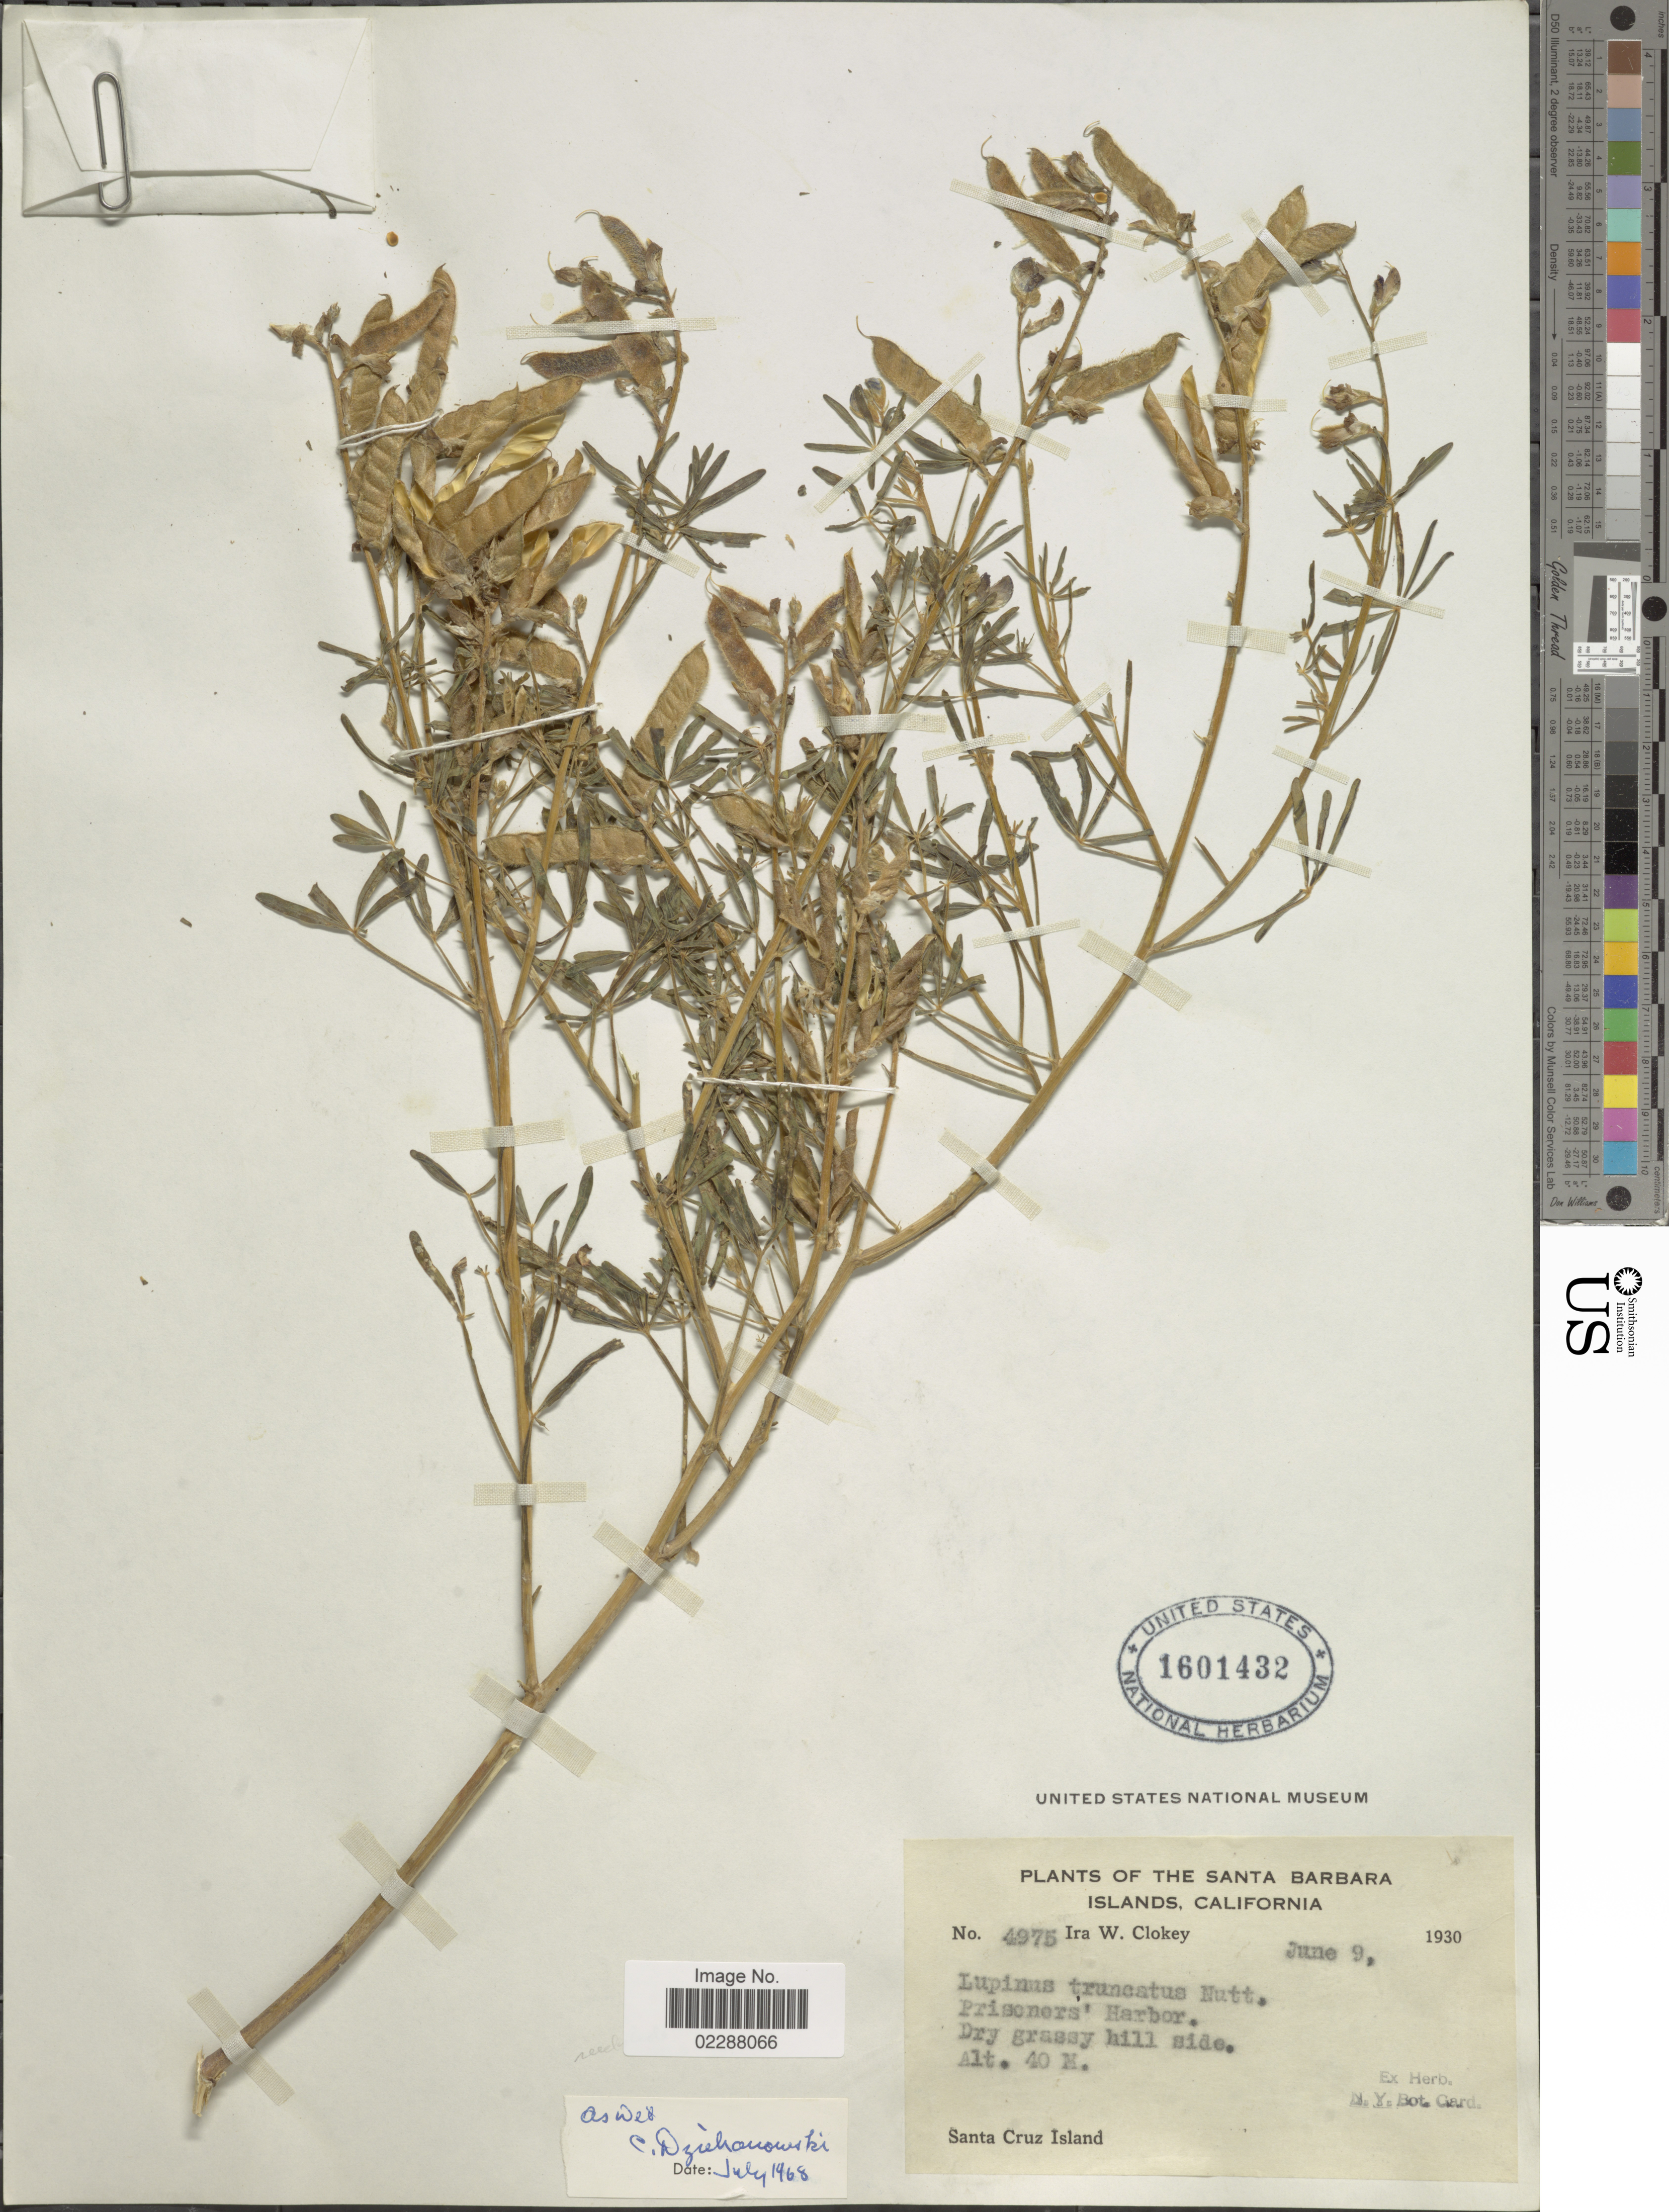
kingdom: Plantae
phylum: Tracheophyta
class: Magnoliopsida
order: Fabales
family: Fabaceae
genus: Lupinus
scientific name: Lupinus truncatus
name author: Nutt. ex Hook. & Arn.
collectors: I. W. Clokey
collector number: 4975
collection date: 1930-06-09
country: United States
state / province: California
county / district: Santa Barbara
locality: Santa Barbara islands, Santa Cruz Island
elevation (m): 40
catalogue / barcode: US 1601432